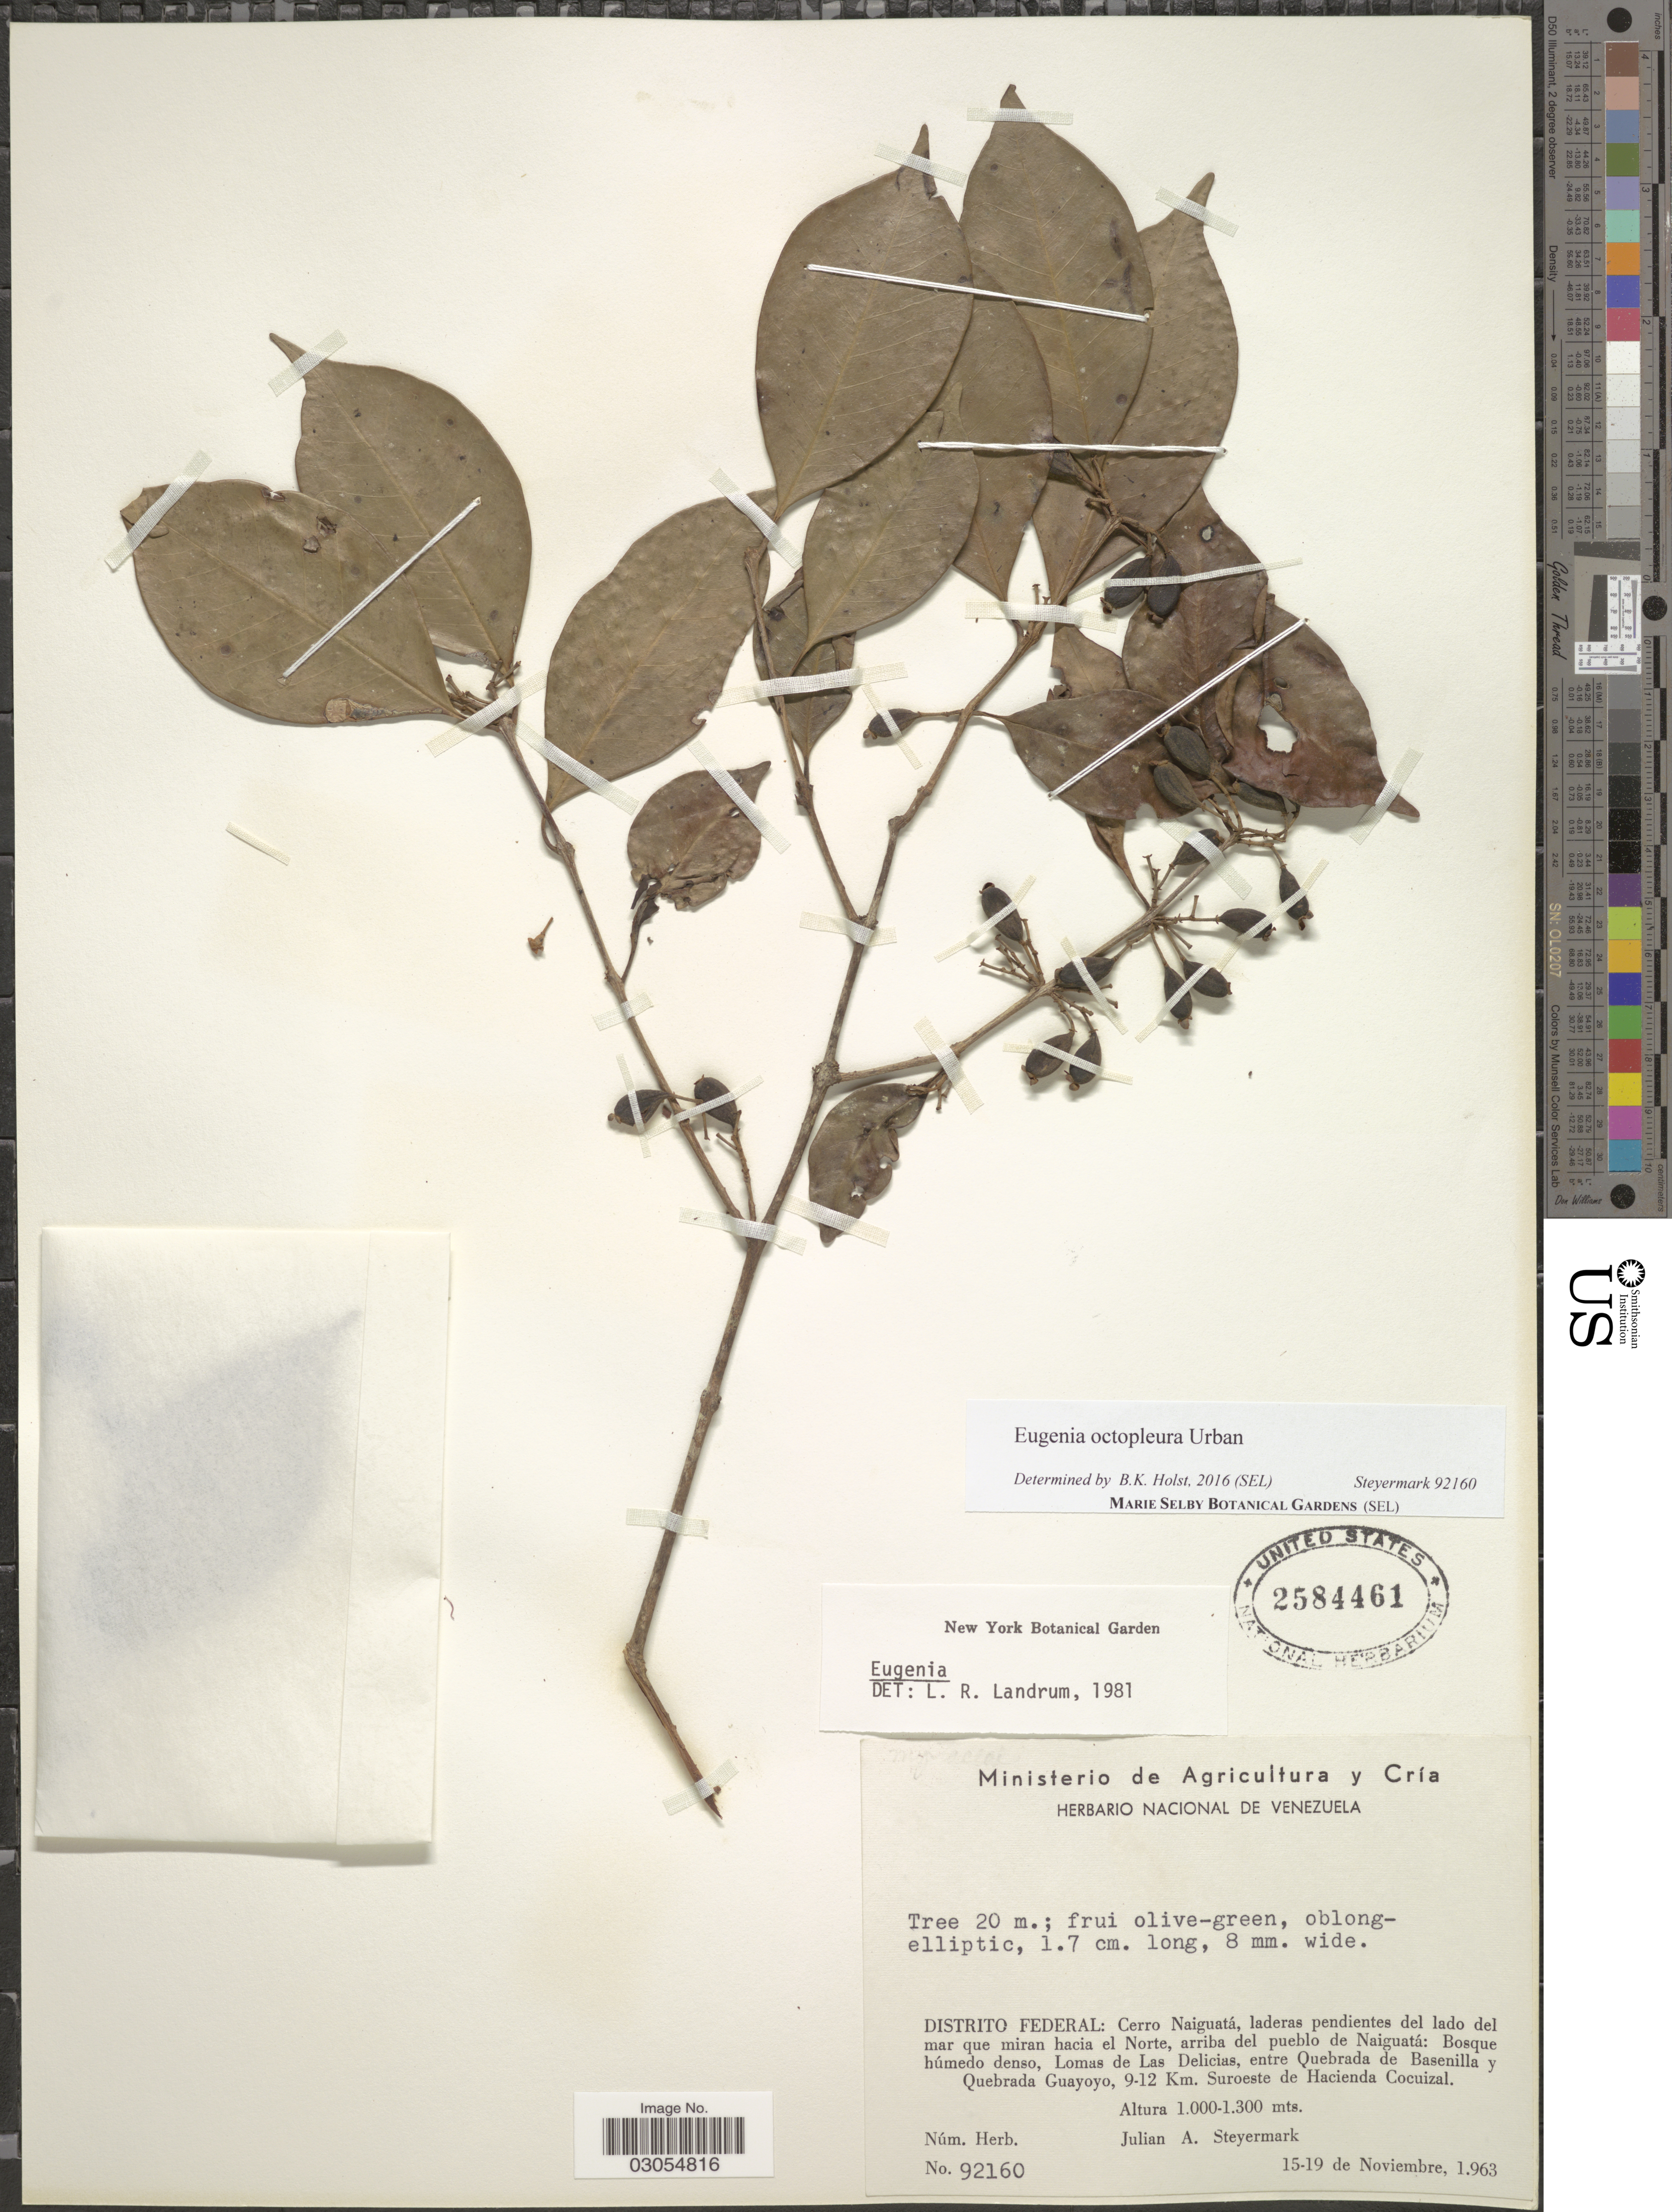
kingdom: Plantae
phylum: Tracheophyta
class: Magnoliopsida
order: Myrtales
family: Myrtaceae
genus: Eugenia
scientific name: Eugenia octopleura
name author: Krug & Urb.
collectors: J. Steyermark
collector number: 92160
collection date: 1963-11-15/1963-11-19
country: Venezuela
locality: Distrito Federal: Cerro Naiguatá, laderas pendientes del lado del mar que miran hacia el Norte, arriba del pueblo de Naiguatá: Bosque húmedo denso, Lomas de Las Delicias, entre Quebrada de Basenilla y Quebrada Guayoyo, 9-12 Km. Suroeste de Hacienda Cocuizal.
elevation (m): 1000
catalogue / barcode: US 2584461